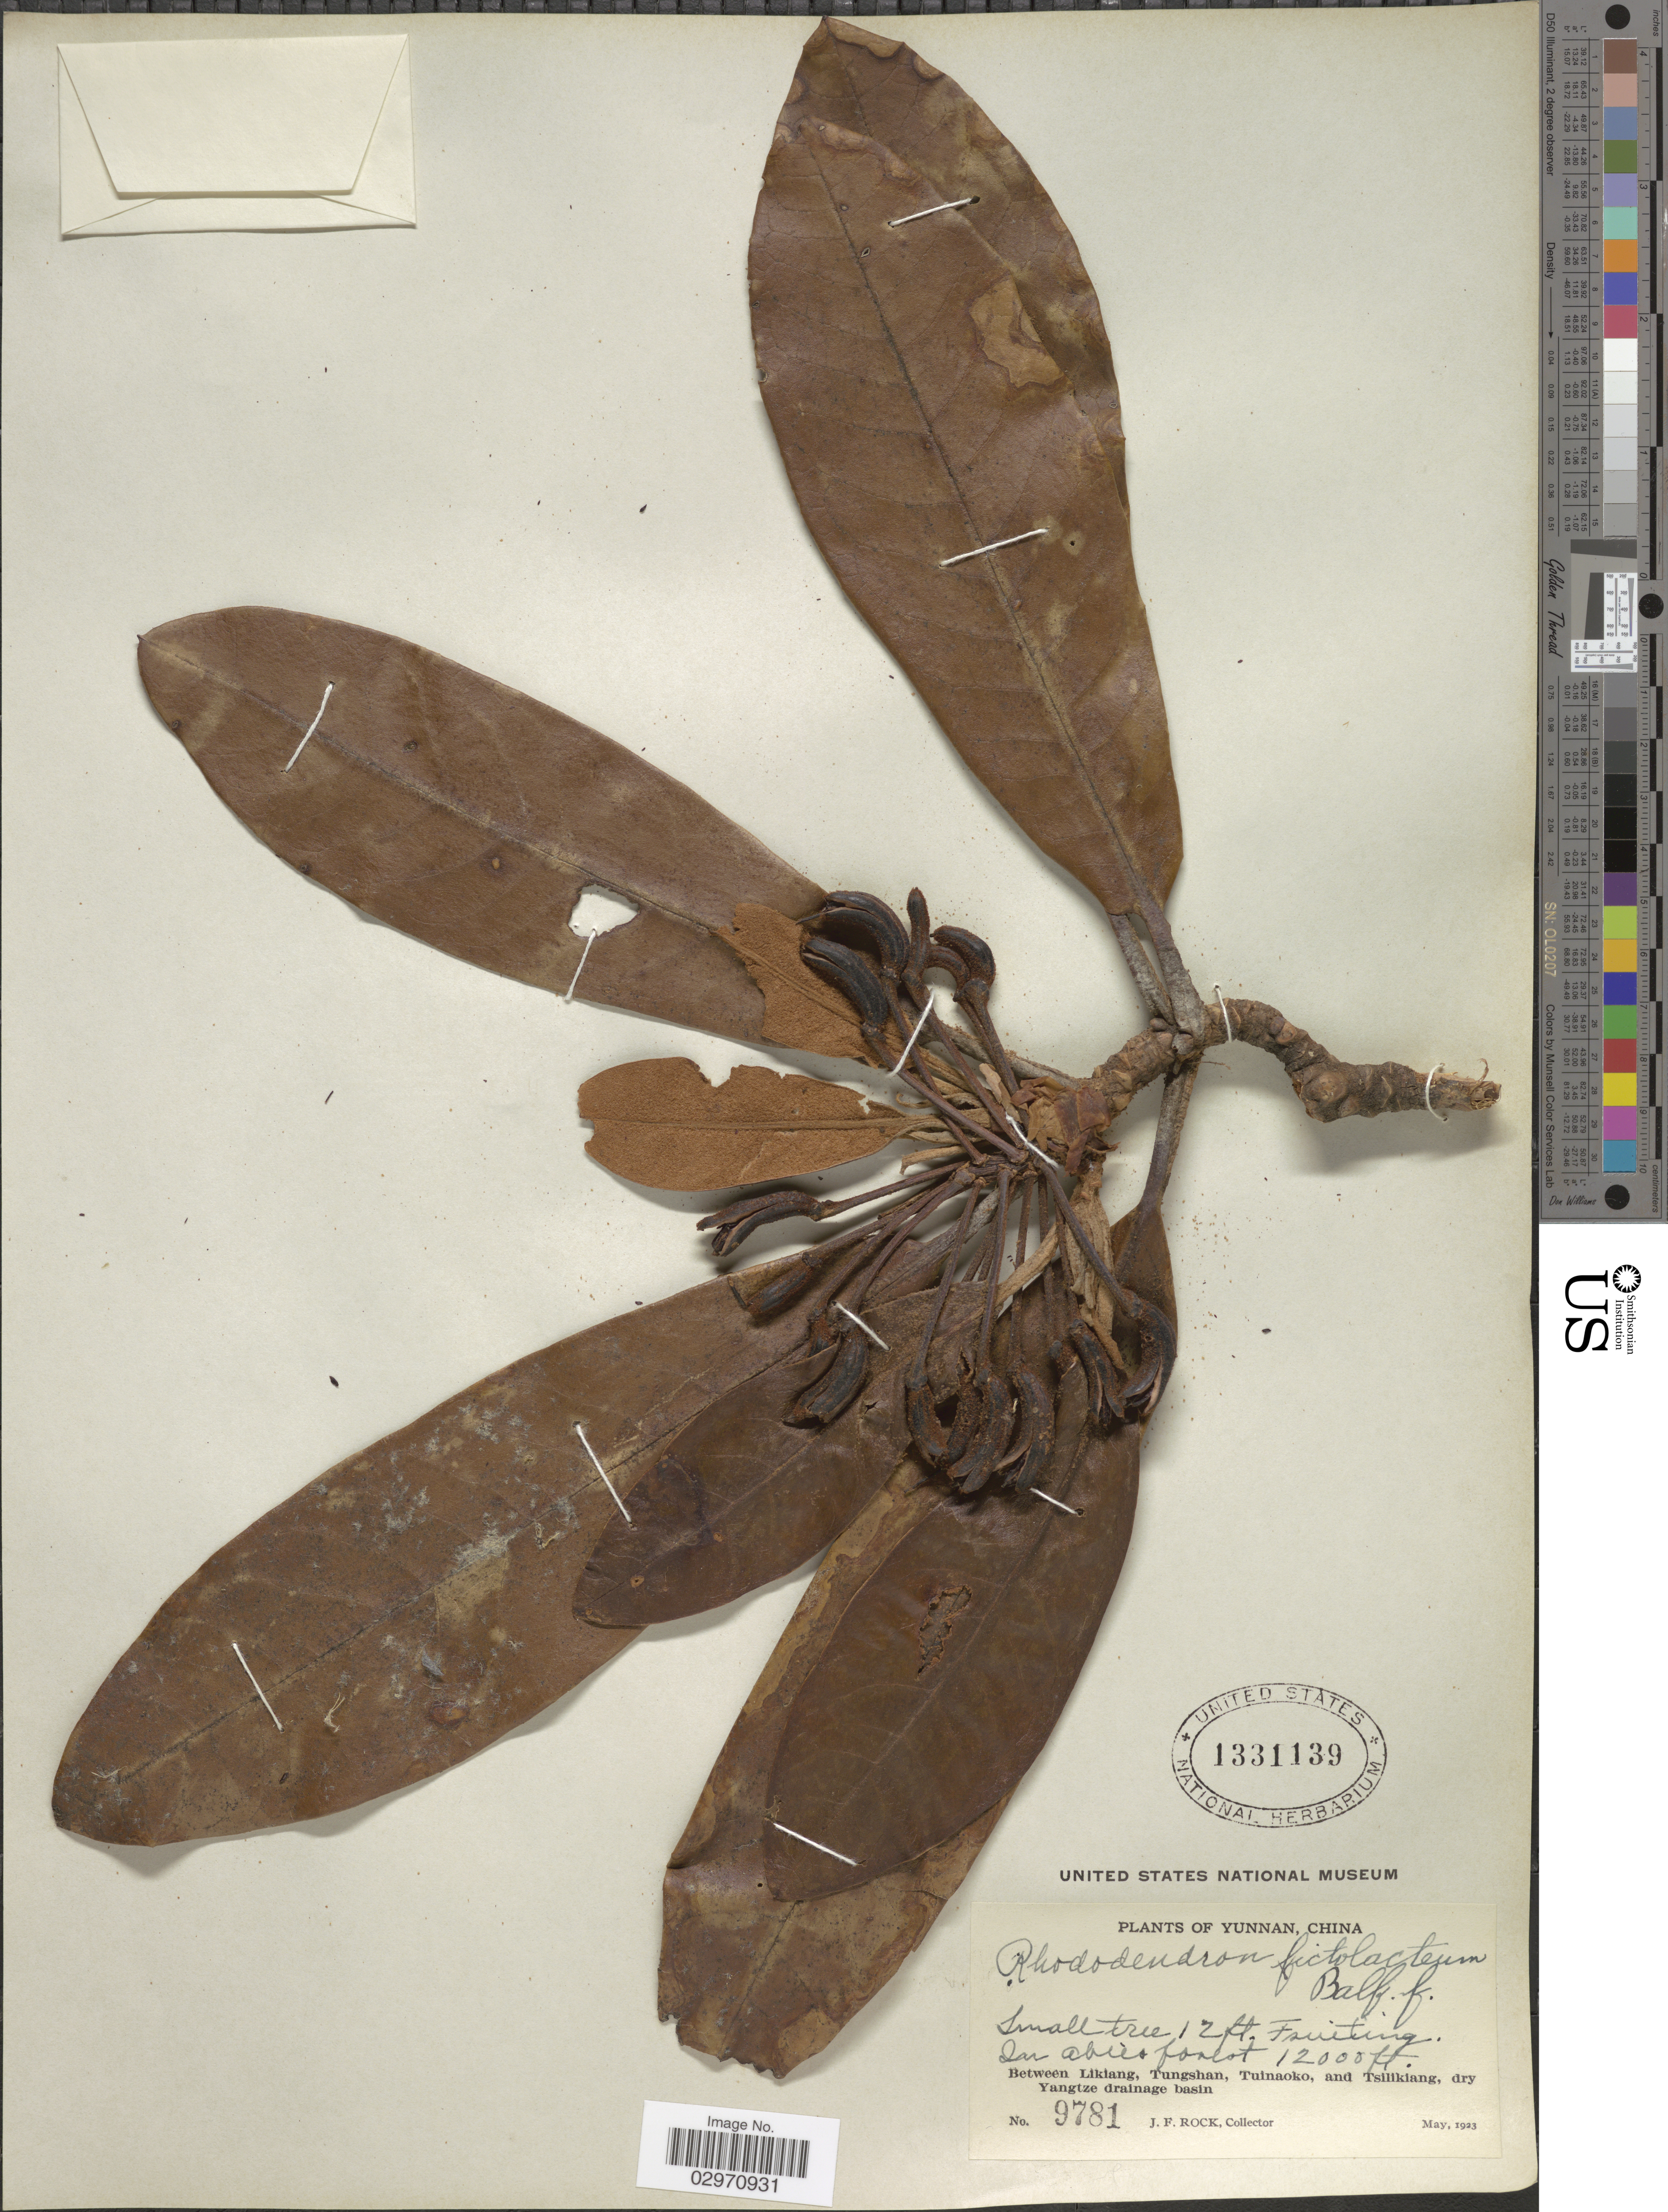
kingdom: Plantae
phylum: Tracheophyta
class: Magnoliopsida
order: Ericales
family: Ericaceae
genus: Rhododendron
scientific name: Rhododendron fictolacteum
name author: Balf. f.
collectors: J. Rock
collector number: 9781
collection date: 1923-05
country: China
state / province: Yunnan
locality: Between Likiang, Tungshan, Tuinaoko, and Tsilikiang, dry Yangtze drainage basin.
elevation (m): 3658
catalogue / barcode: US 1331139